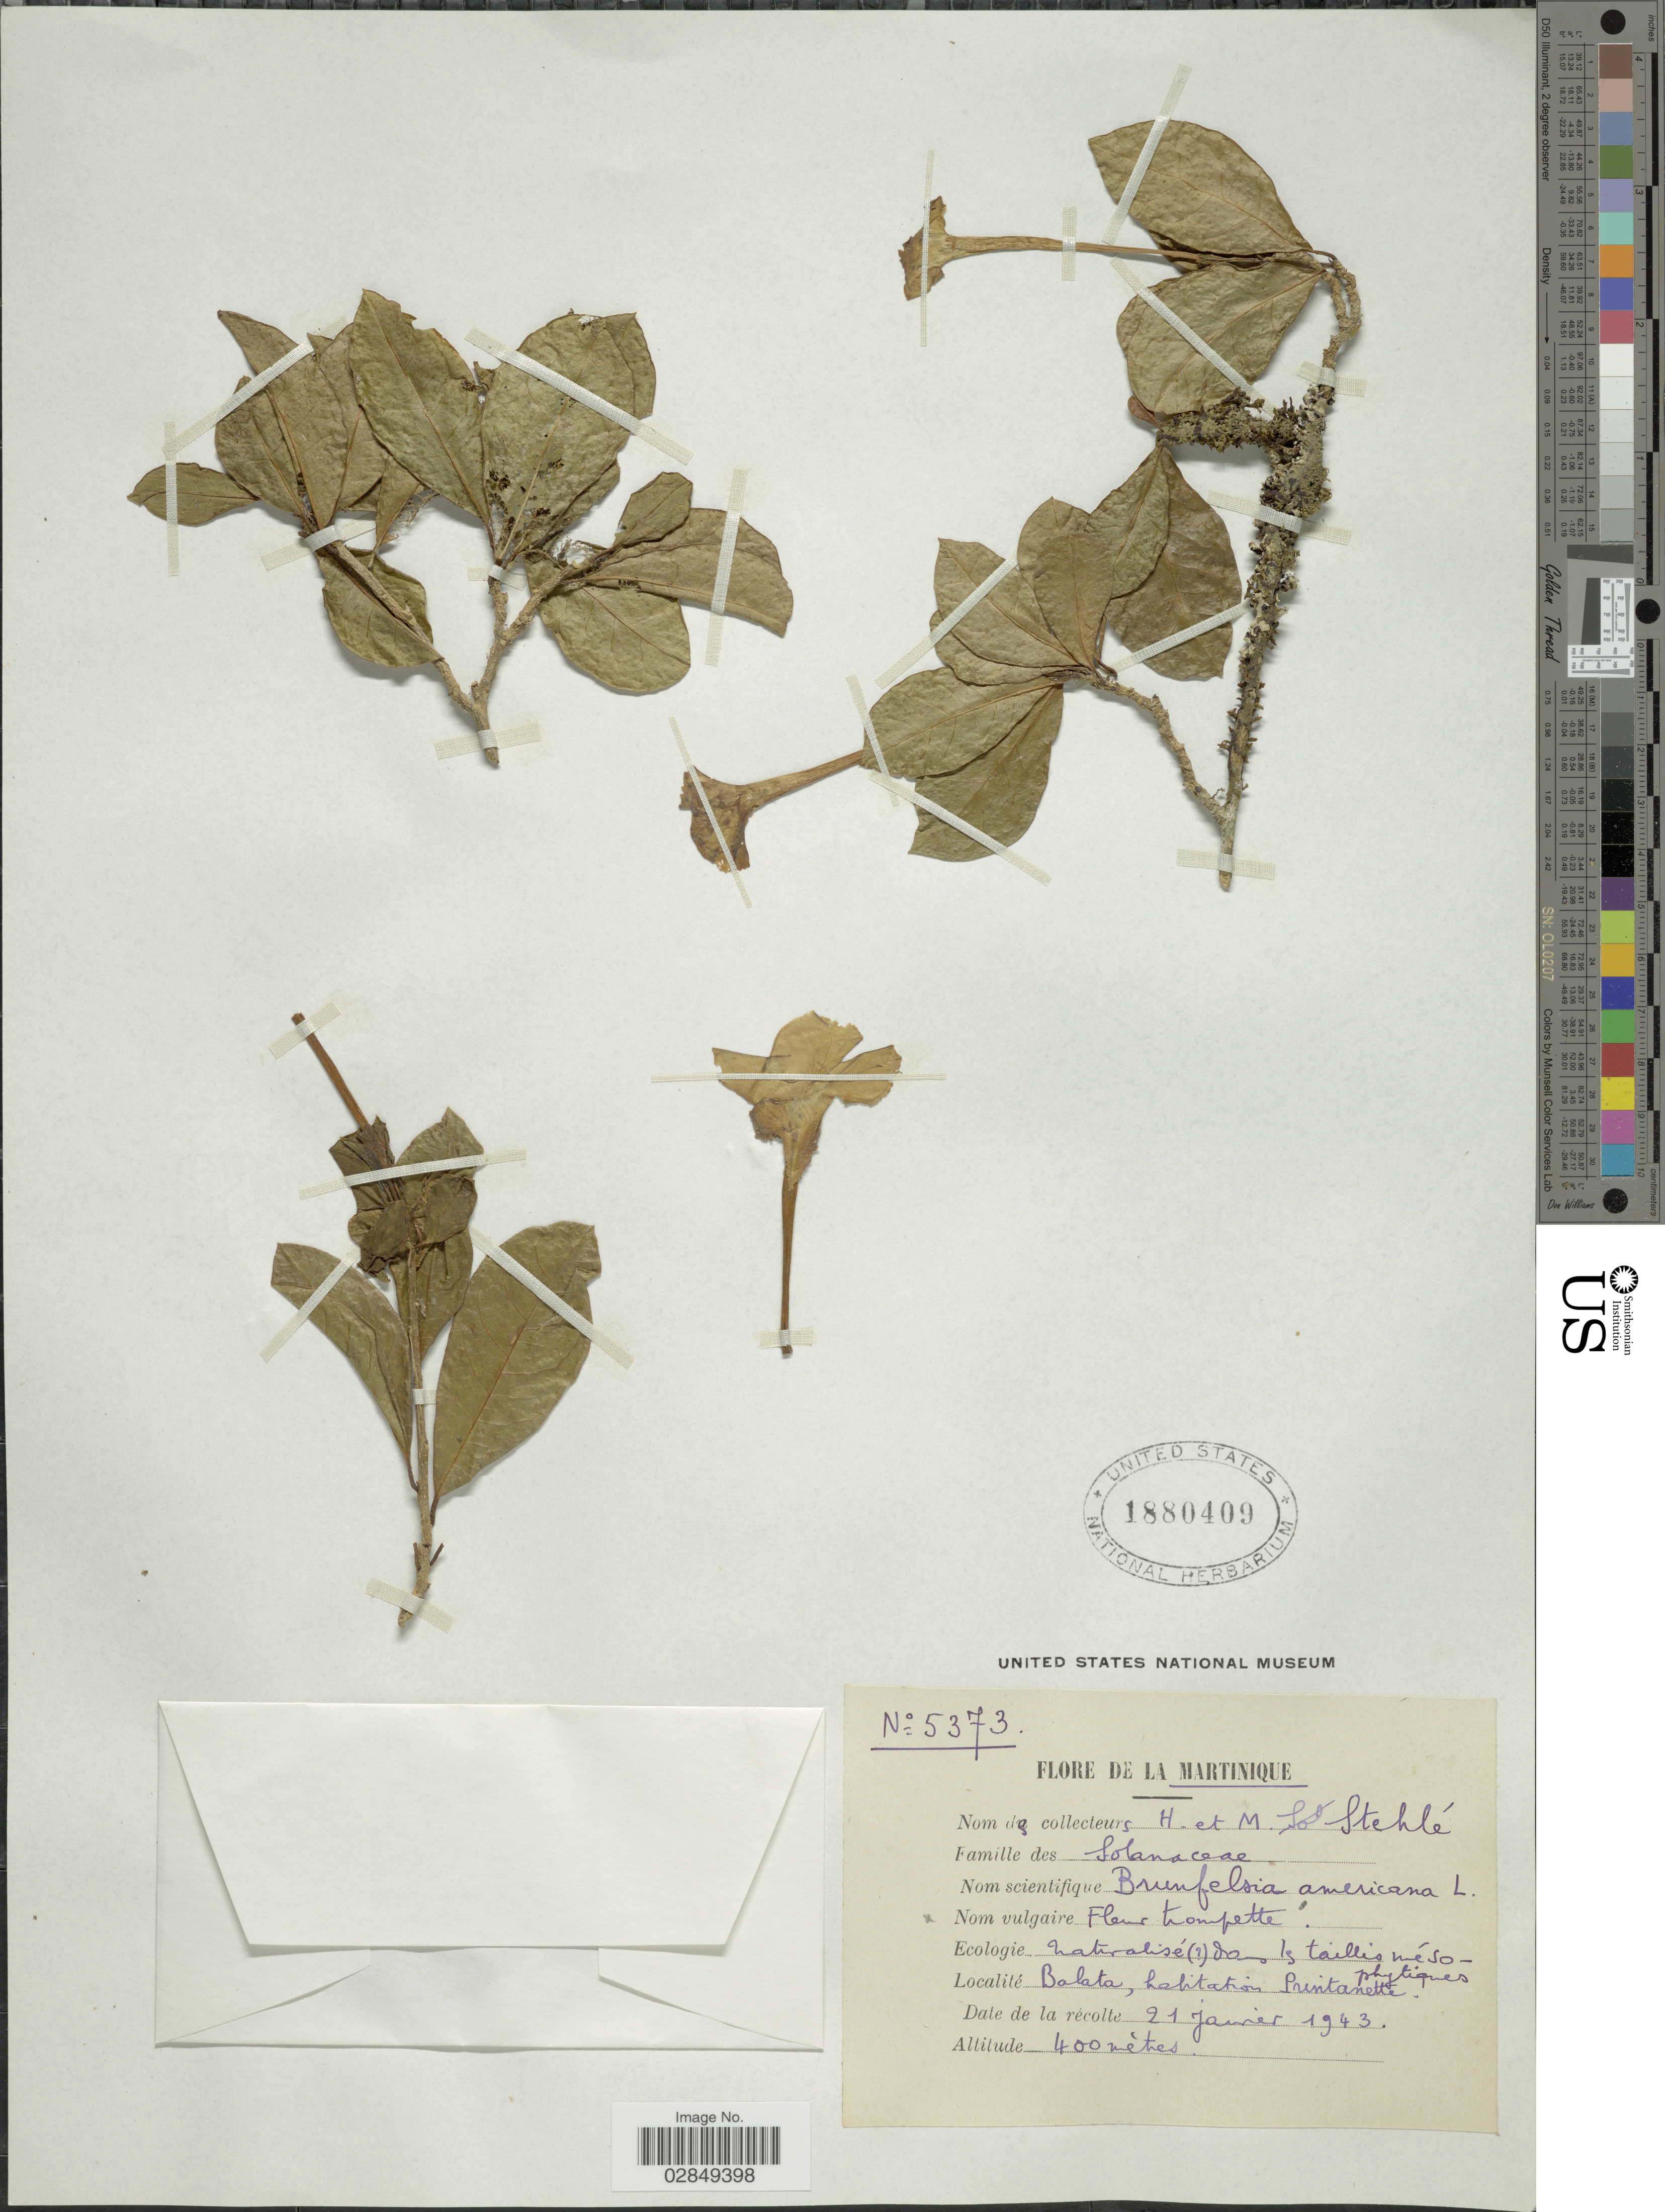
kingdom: Plantae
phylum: Tracheophyta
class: Magnoliopsida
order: Solanales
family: Solanaceae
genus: Brunfelsia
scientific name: Brunfelsia americana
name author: L.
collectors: H. Stehlé & M. Stehlé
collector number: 5373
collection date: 1943-01-21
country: Martinique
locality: Balata, habitation Printanette.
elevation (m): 400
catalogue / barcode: US 1880409